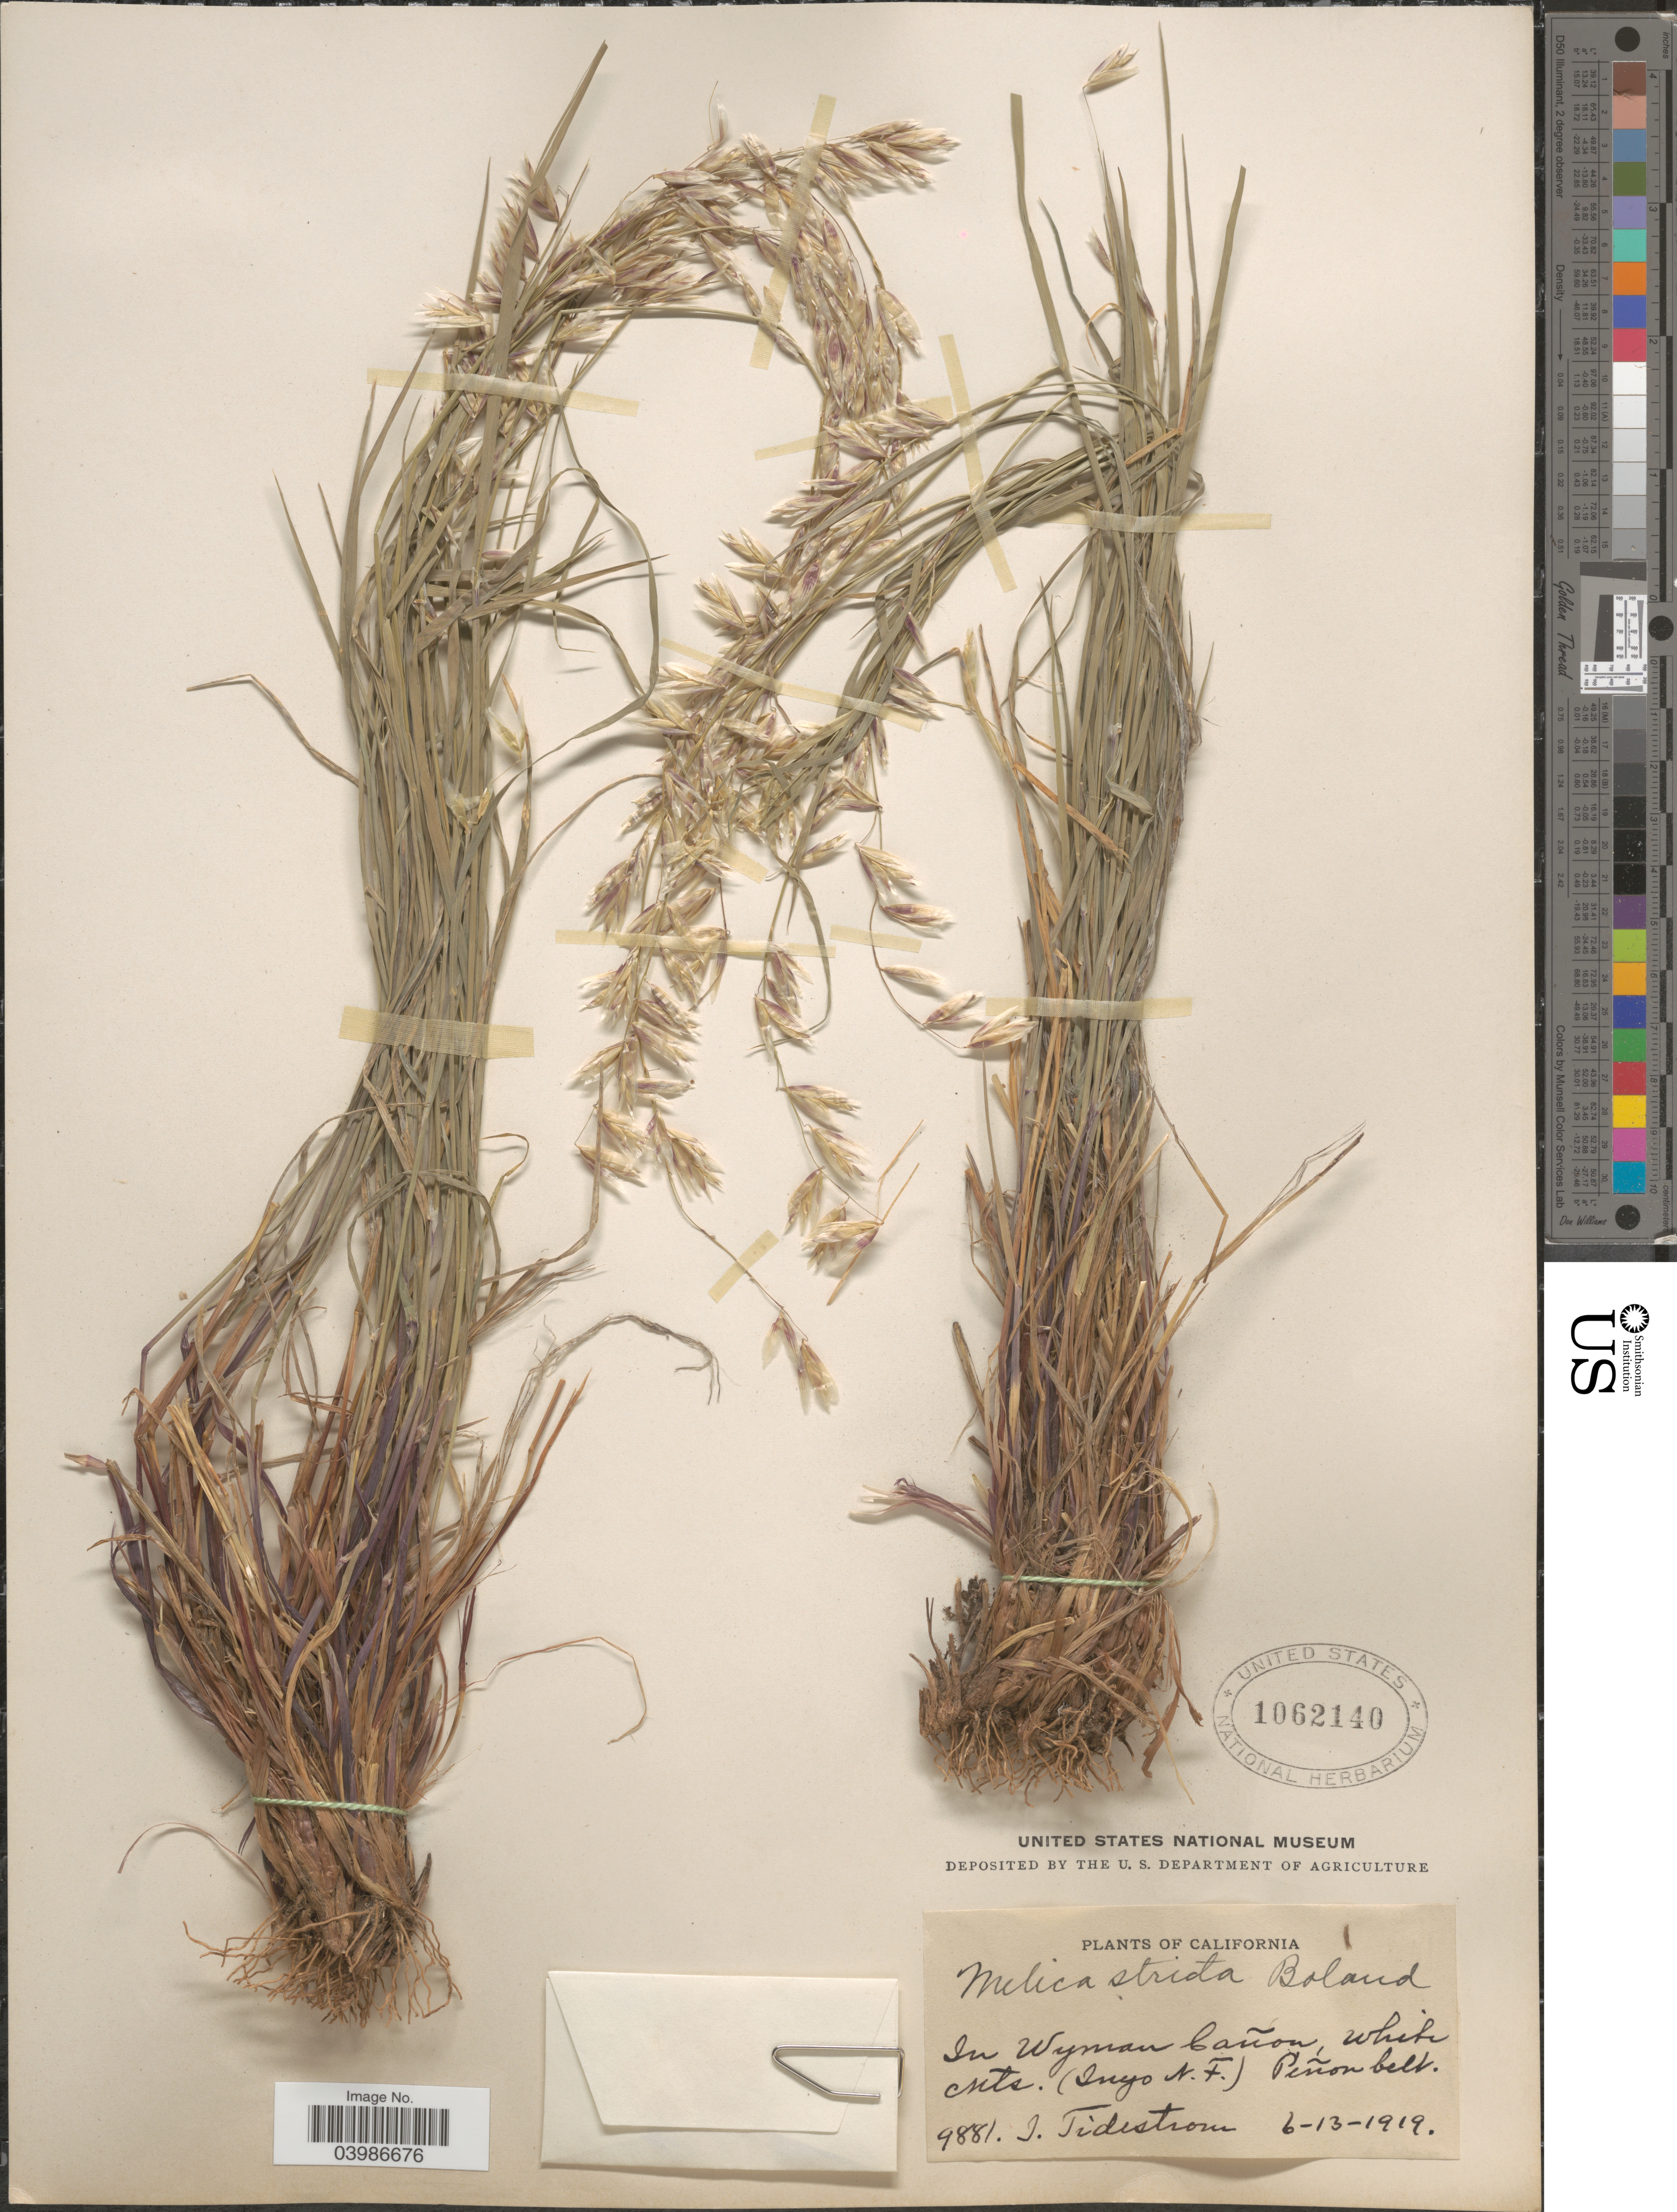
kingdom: Plantae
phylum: Tracheophyta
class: Liliopsida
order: Poales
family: Poaceae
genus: Melica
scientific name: Melica stricta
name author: Bol.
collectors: I. F. Tidestrom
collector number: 9881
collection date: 1919-06-13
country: United States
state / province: California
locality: In Wyman Cañon, White Mts. (Inyo N.F.).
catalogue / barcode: US 1062140